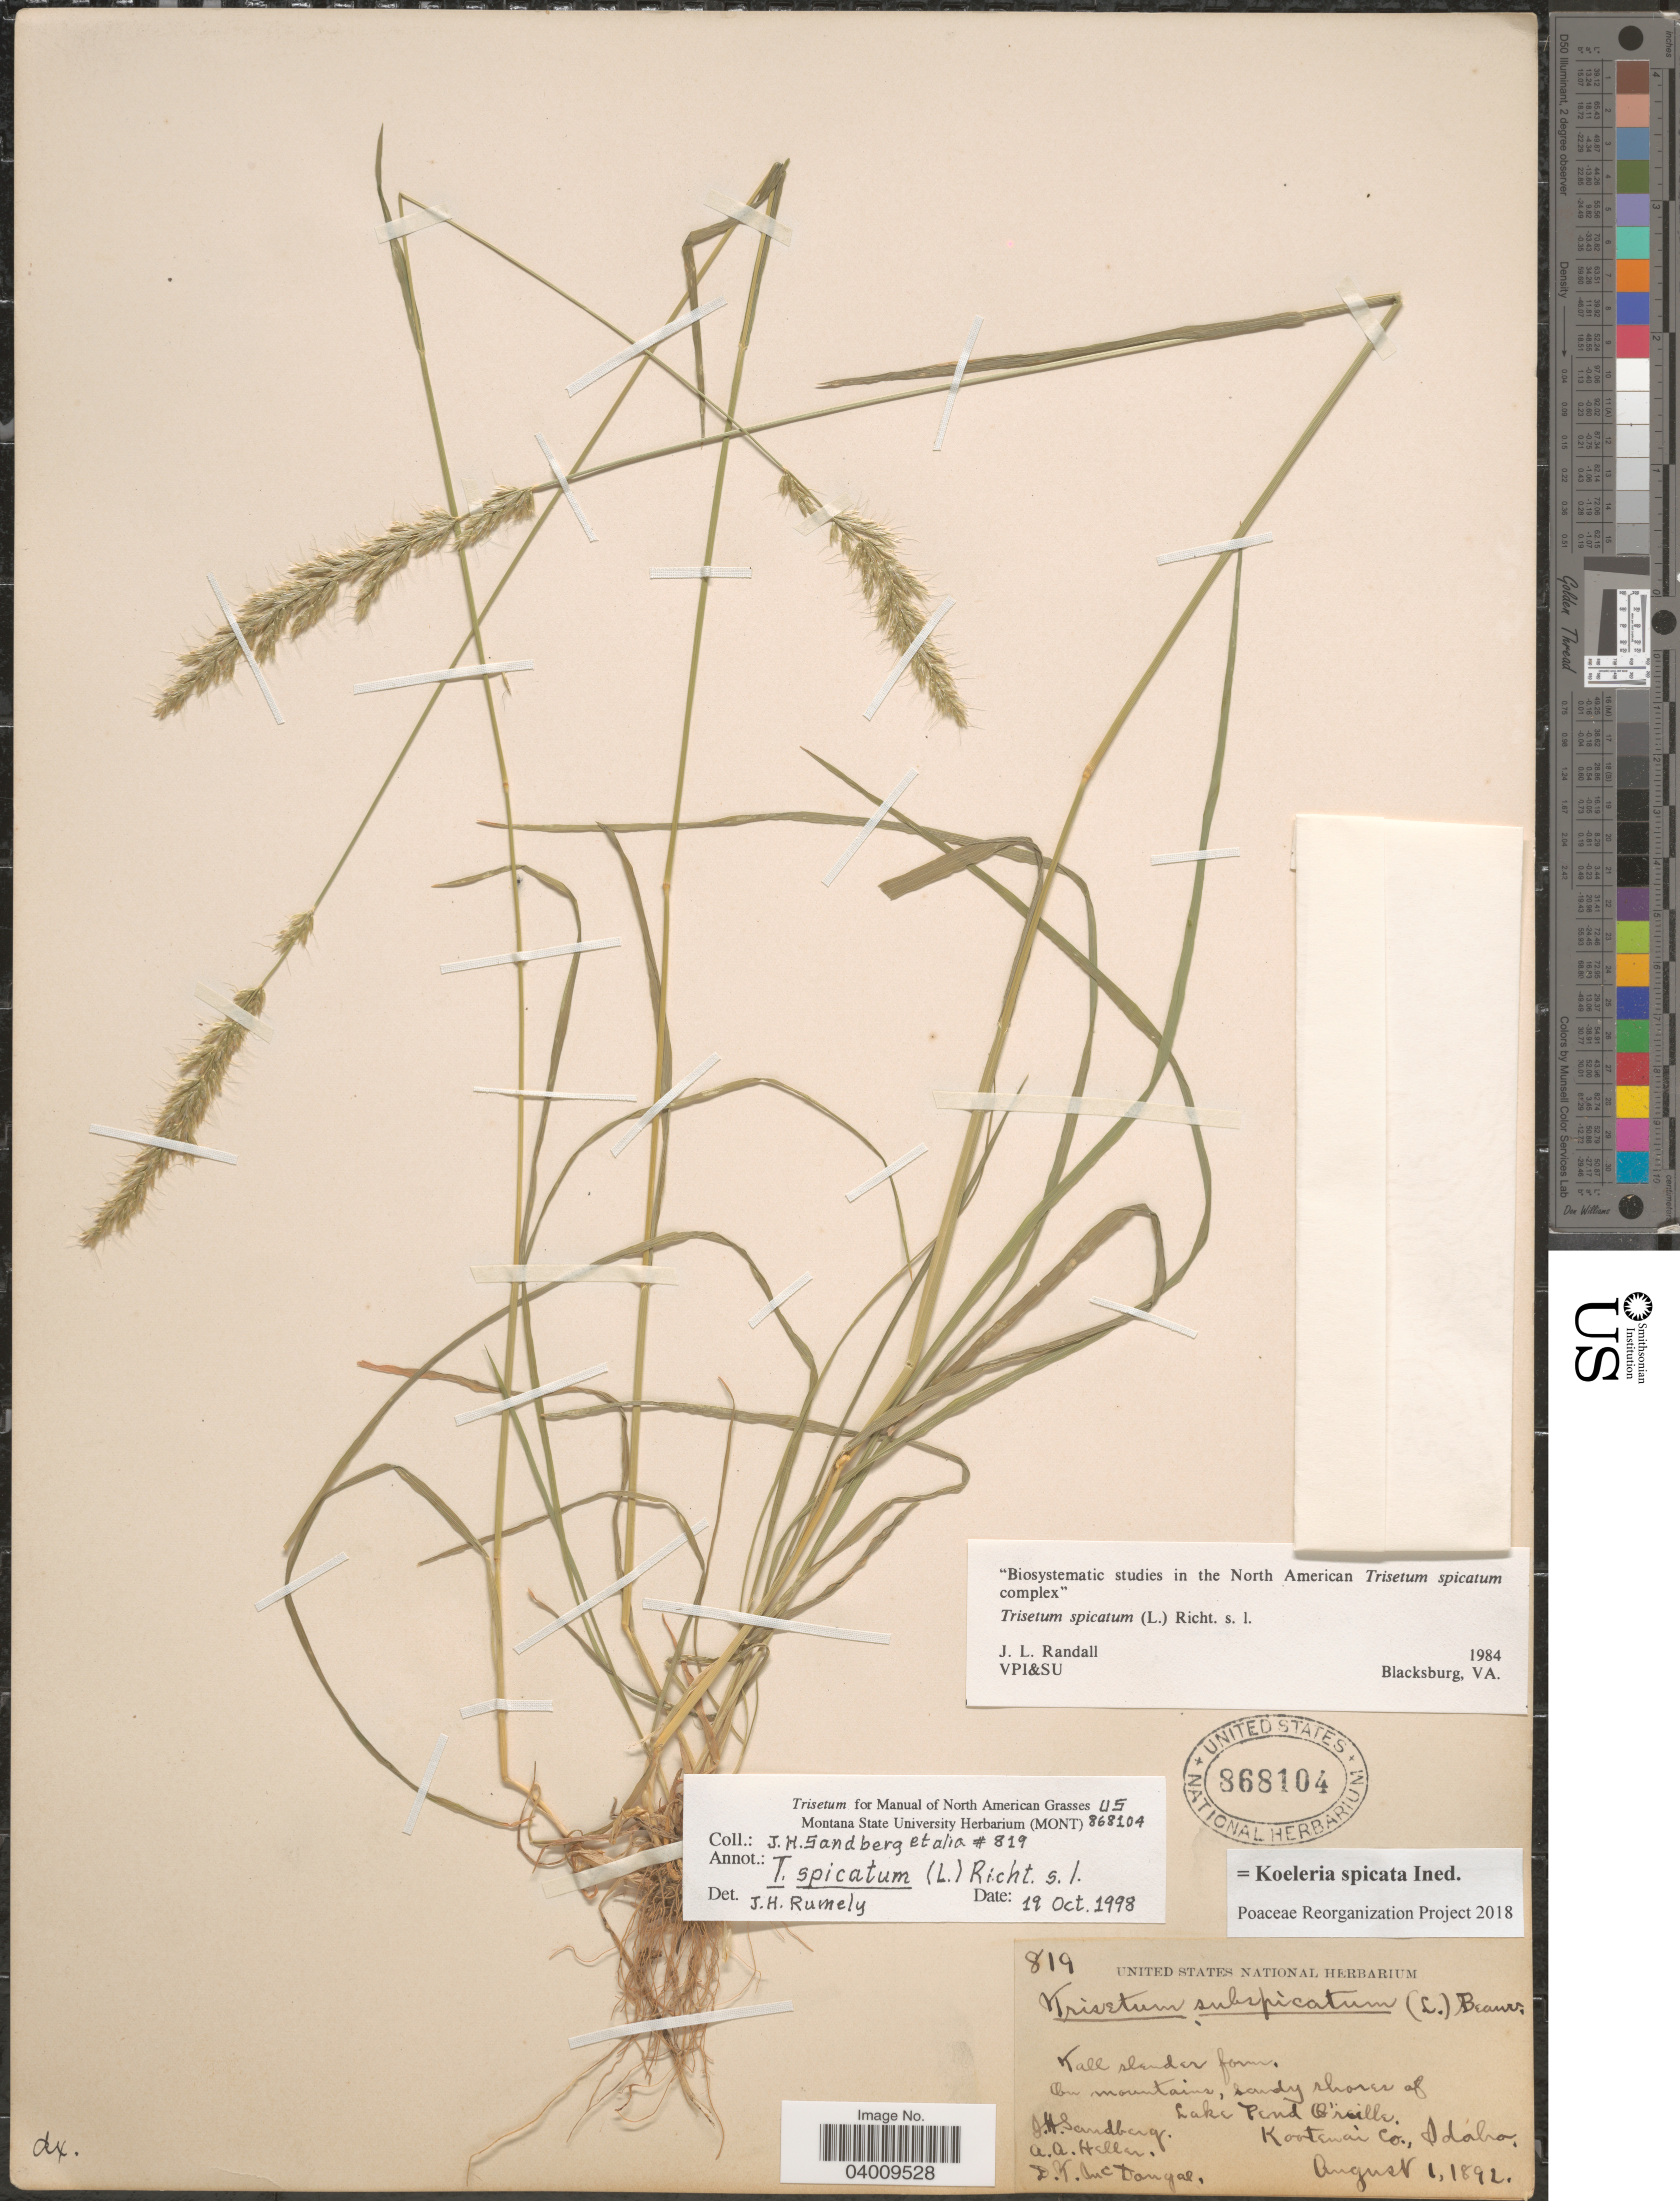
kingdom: Plantae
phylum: Tracheophyta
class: Liliopsida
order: Poales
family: Poaceae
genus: Koeleria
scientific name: Koeleria spicata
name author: (L.) Barberá et al.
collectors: J. H. Sandberg, A. A. Heller & D. McDougal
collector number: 819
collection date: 1892-08-01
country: United States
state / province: Idaho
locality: On mountains, sandy shore of Lake Pend O'reille. Kootenai Co.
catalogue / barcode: US 868104